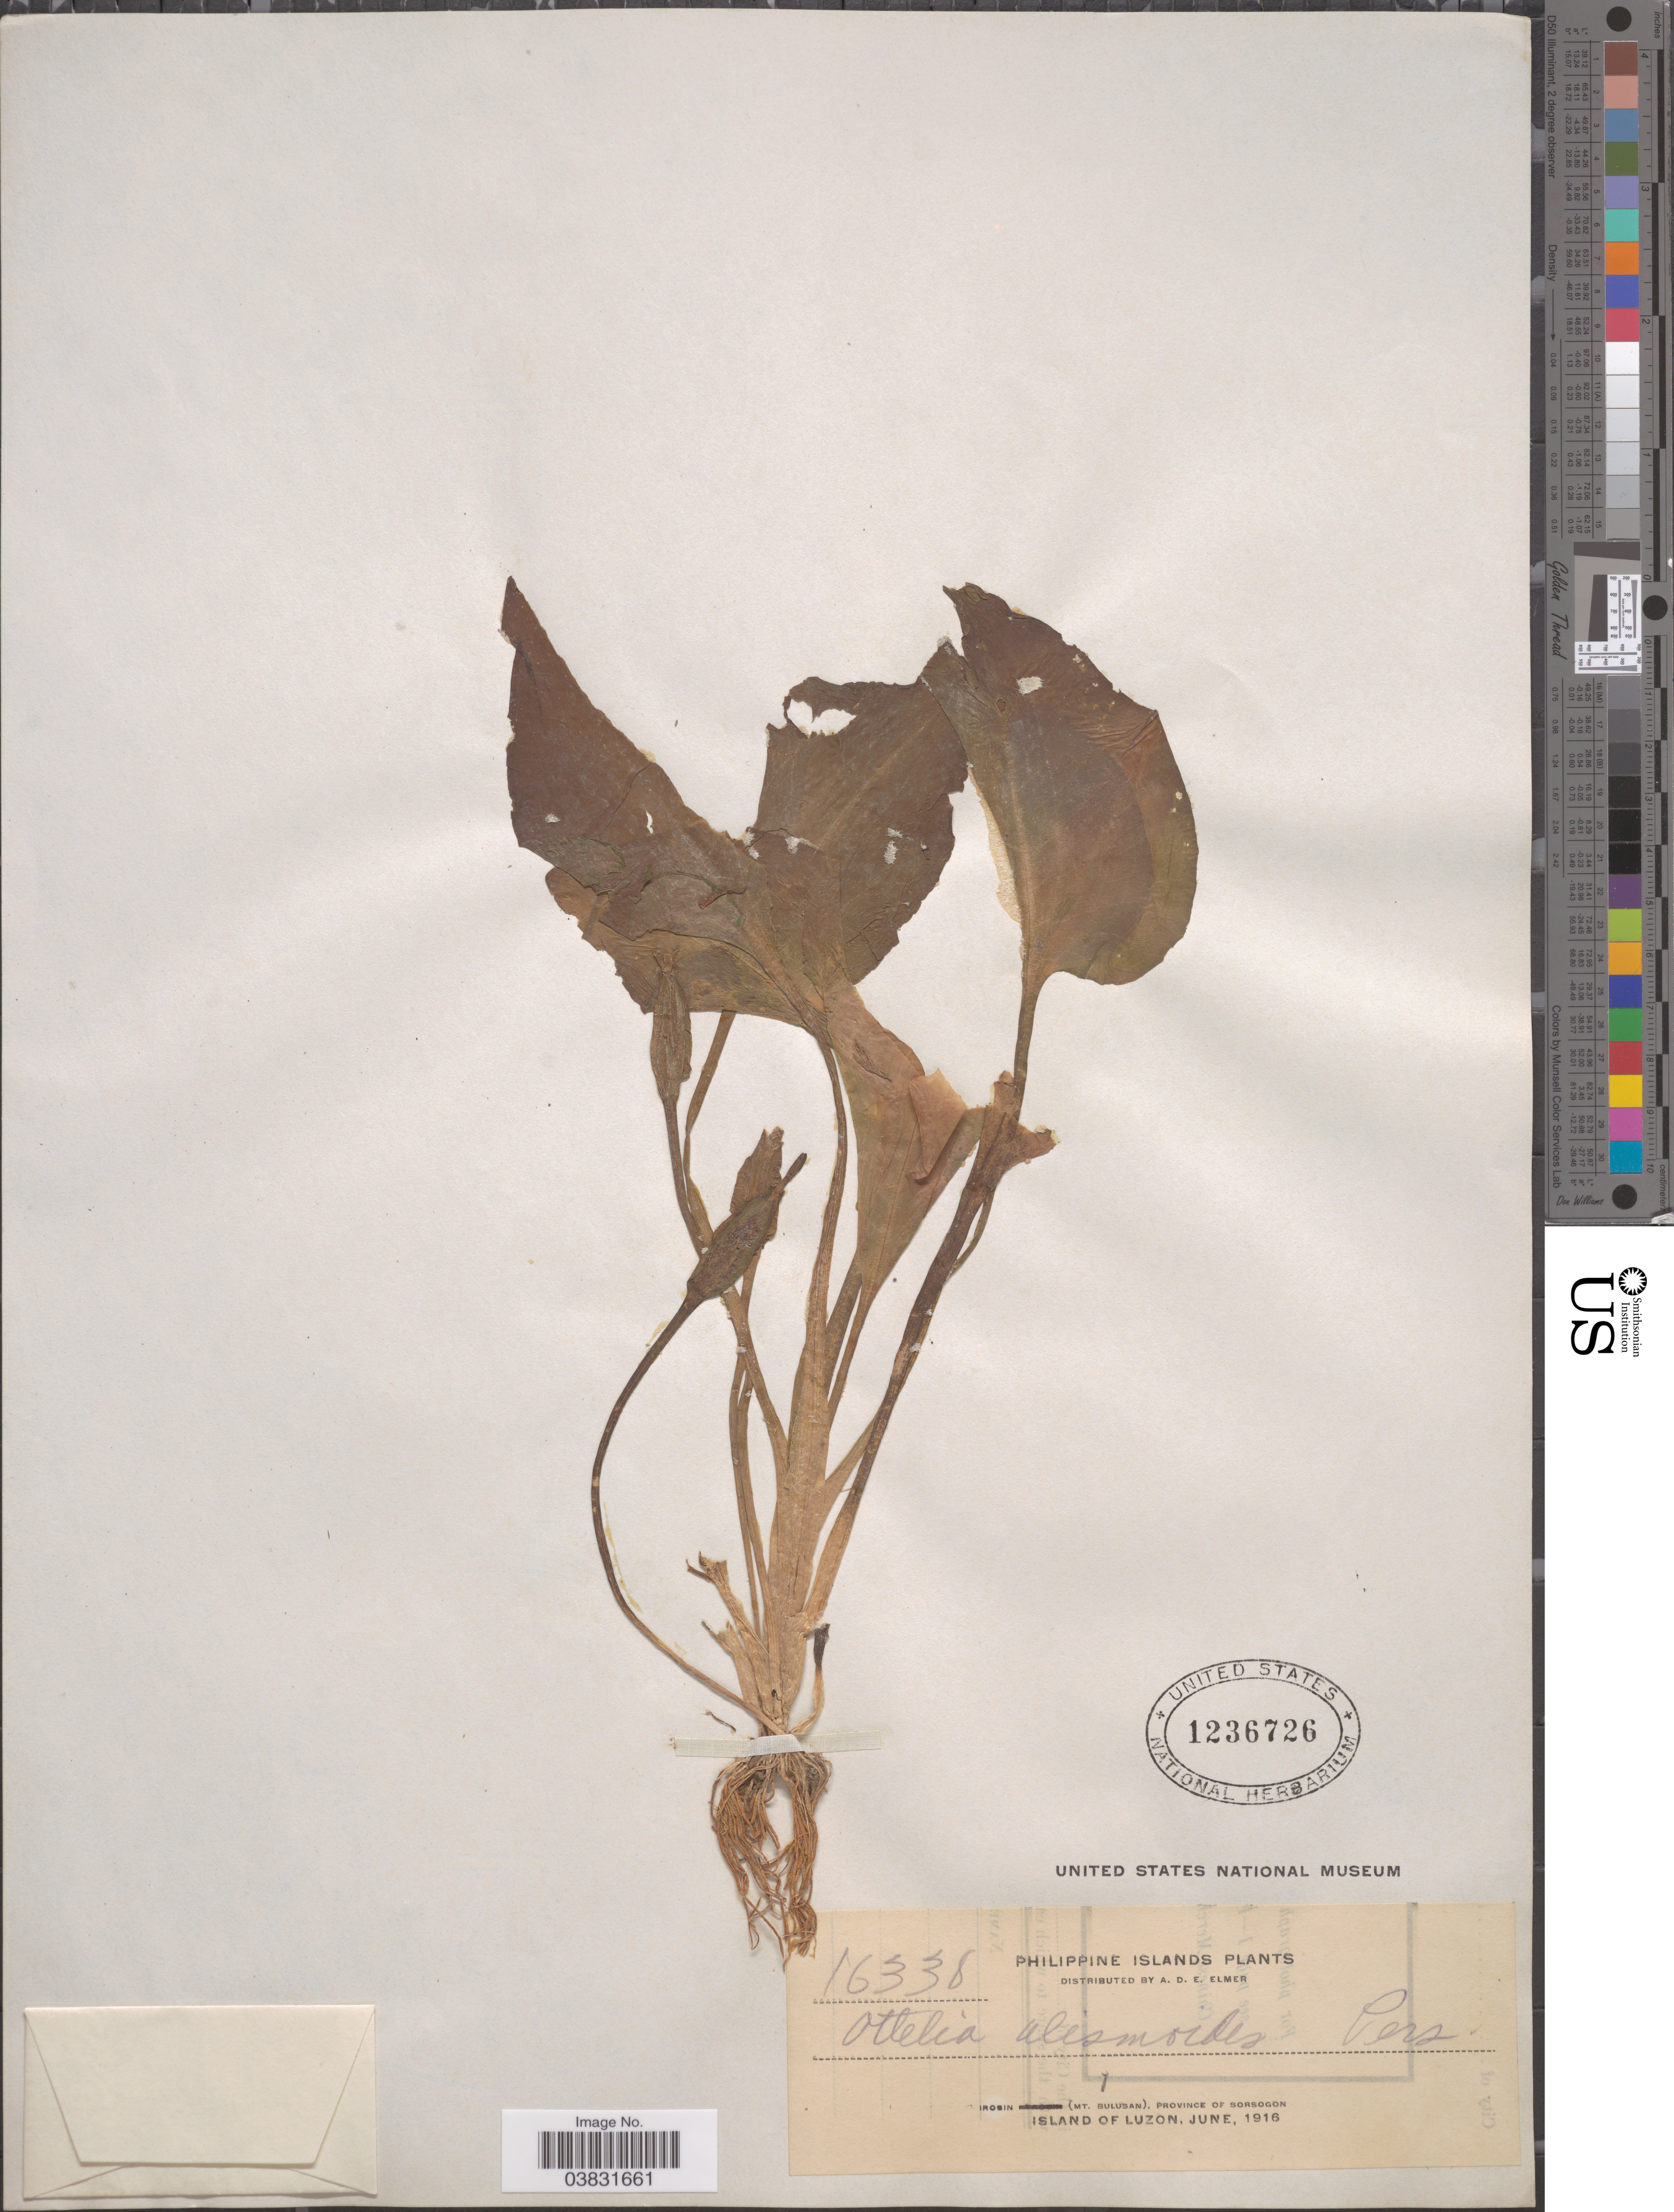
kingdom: Plantae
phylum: Tracheophyta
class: Liliopsida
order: Alismatales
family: Hydrocharitaceae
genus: Ottelia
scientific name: Ottelia alismoides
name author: Pers.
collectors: A. D. E. Elmer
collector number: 16338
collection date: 1916-06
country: Philippines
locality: Irosin (Mt. Bulusan), province of Sorsogon, Island of Luzon.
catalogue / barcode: US 1236726